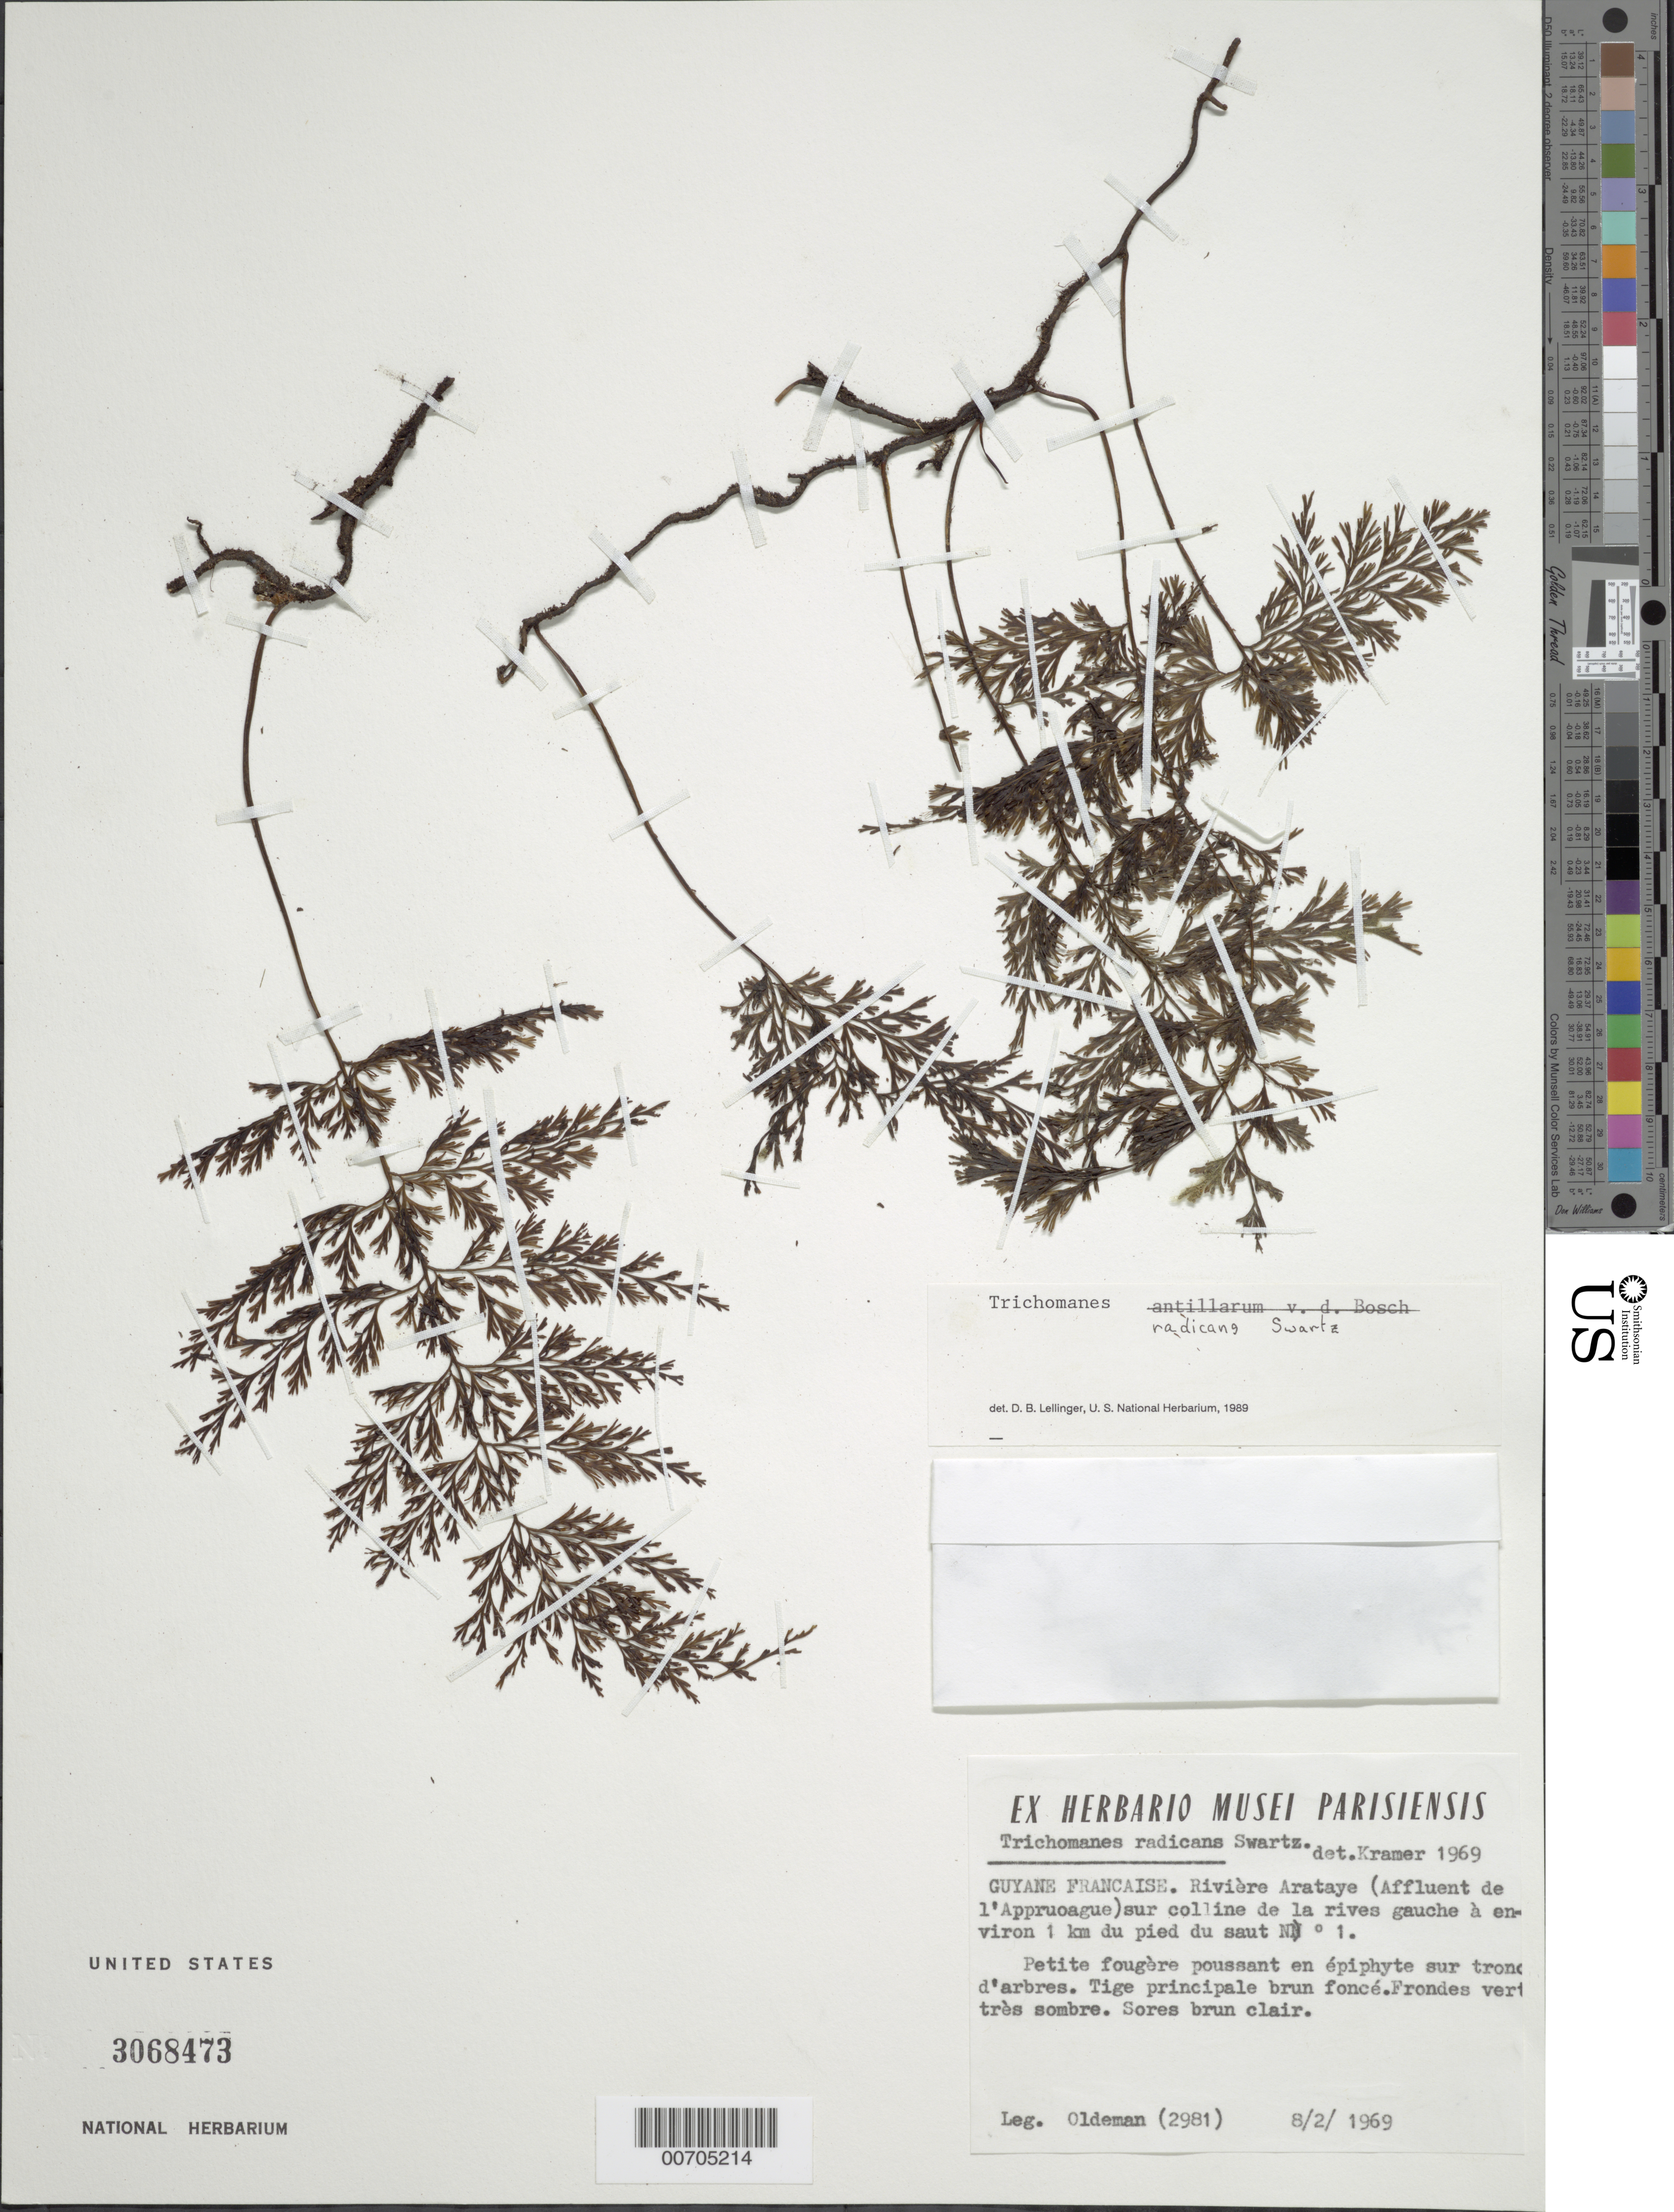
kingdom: Plantae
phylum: Tracheophyta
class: Polypodiopsida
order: Hymenophyllales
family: Hymenophyllaceae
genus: Vandenboschia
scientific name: Vandenboschia radicans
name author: (Sw.) Copel.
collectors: R. Oldeman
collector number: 2981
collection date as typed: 8-Feb-69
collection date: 1969-02-08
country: French Guiana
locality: Rivière Arataye (affluent de l'Approuague)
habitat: Sur colline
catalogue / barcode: US 3068473